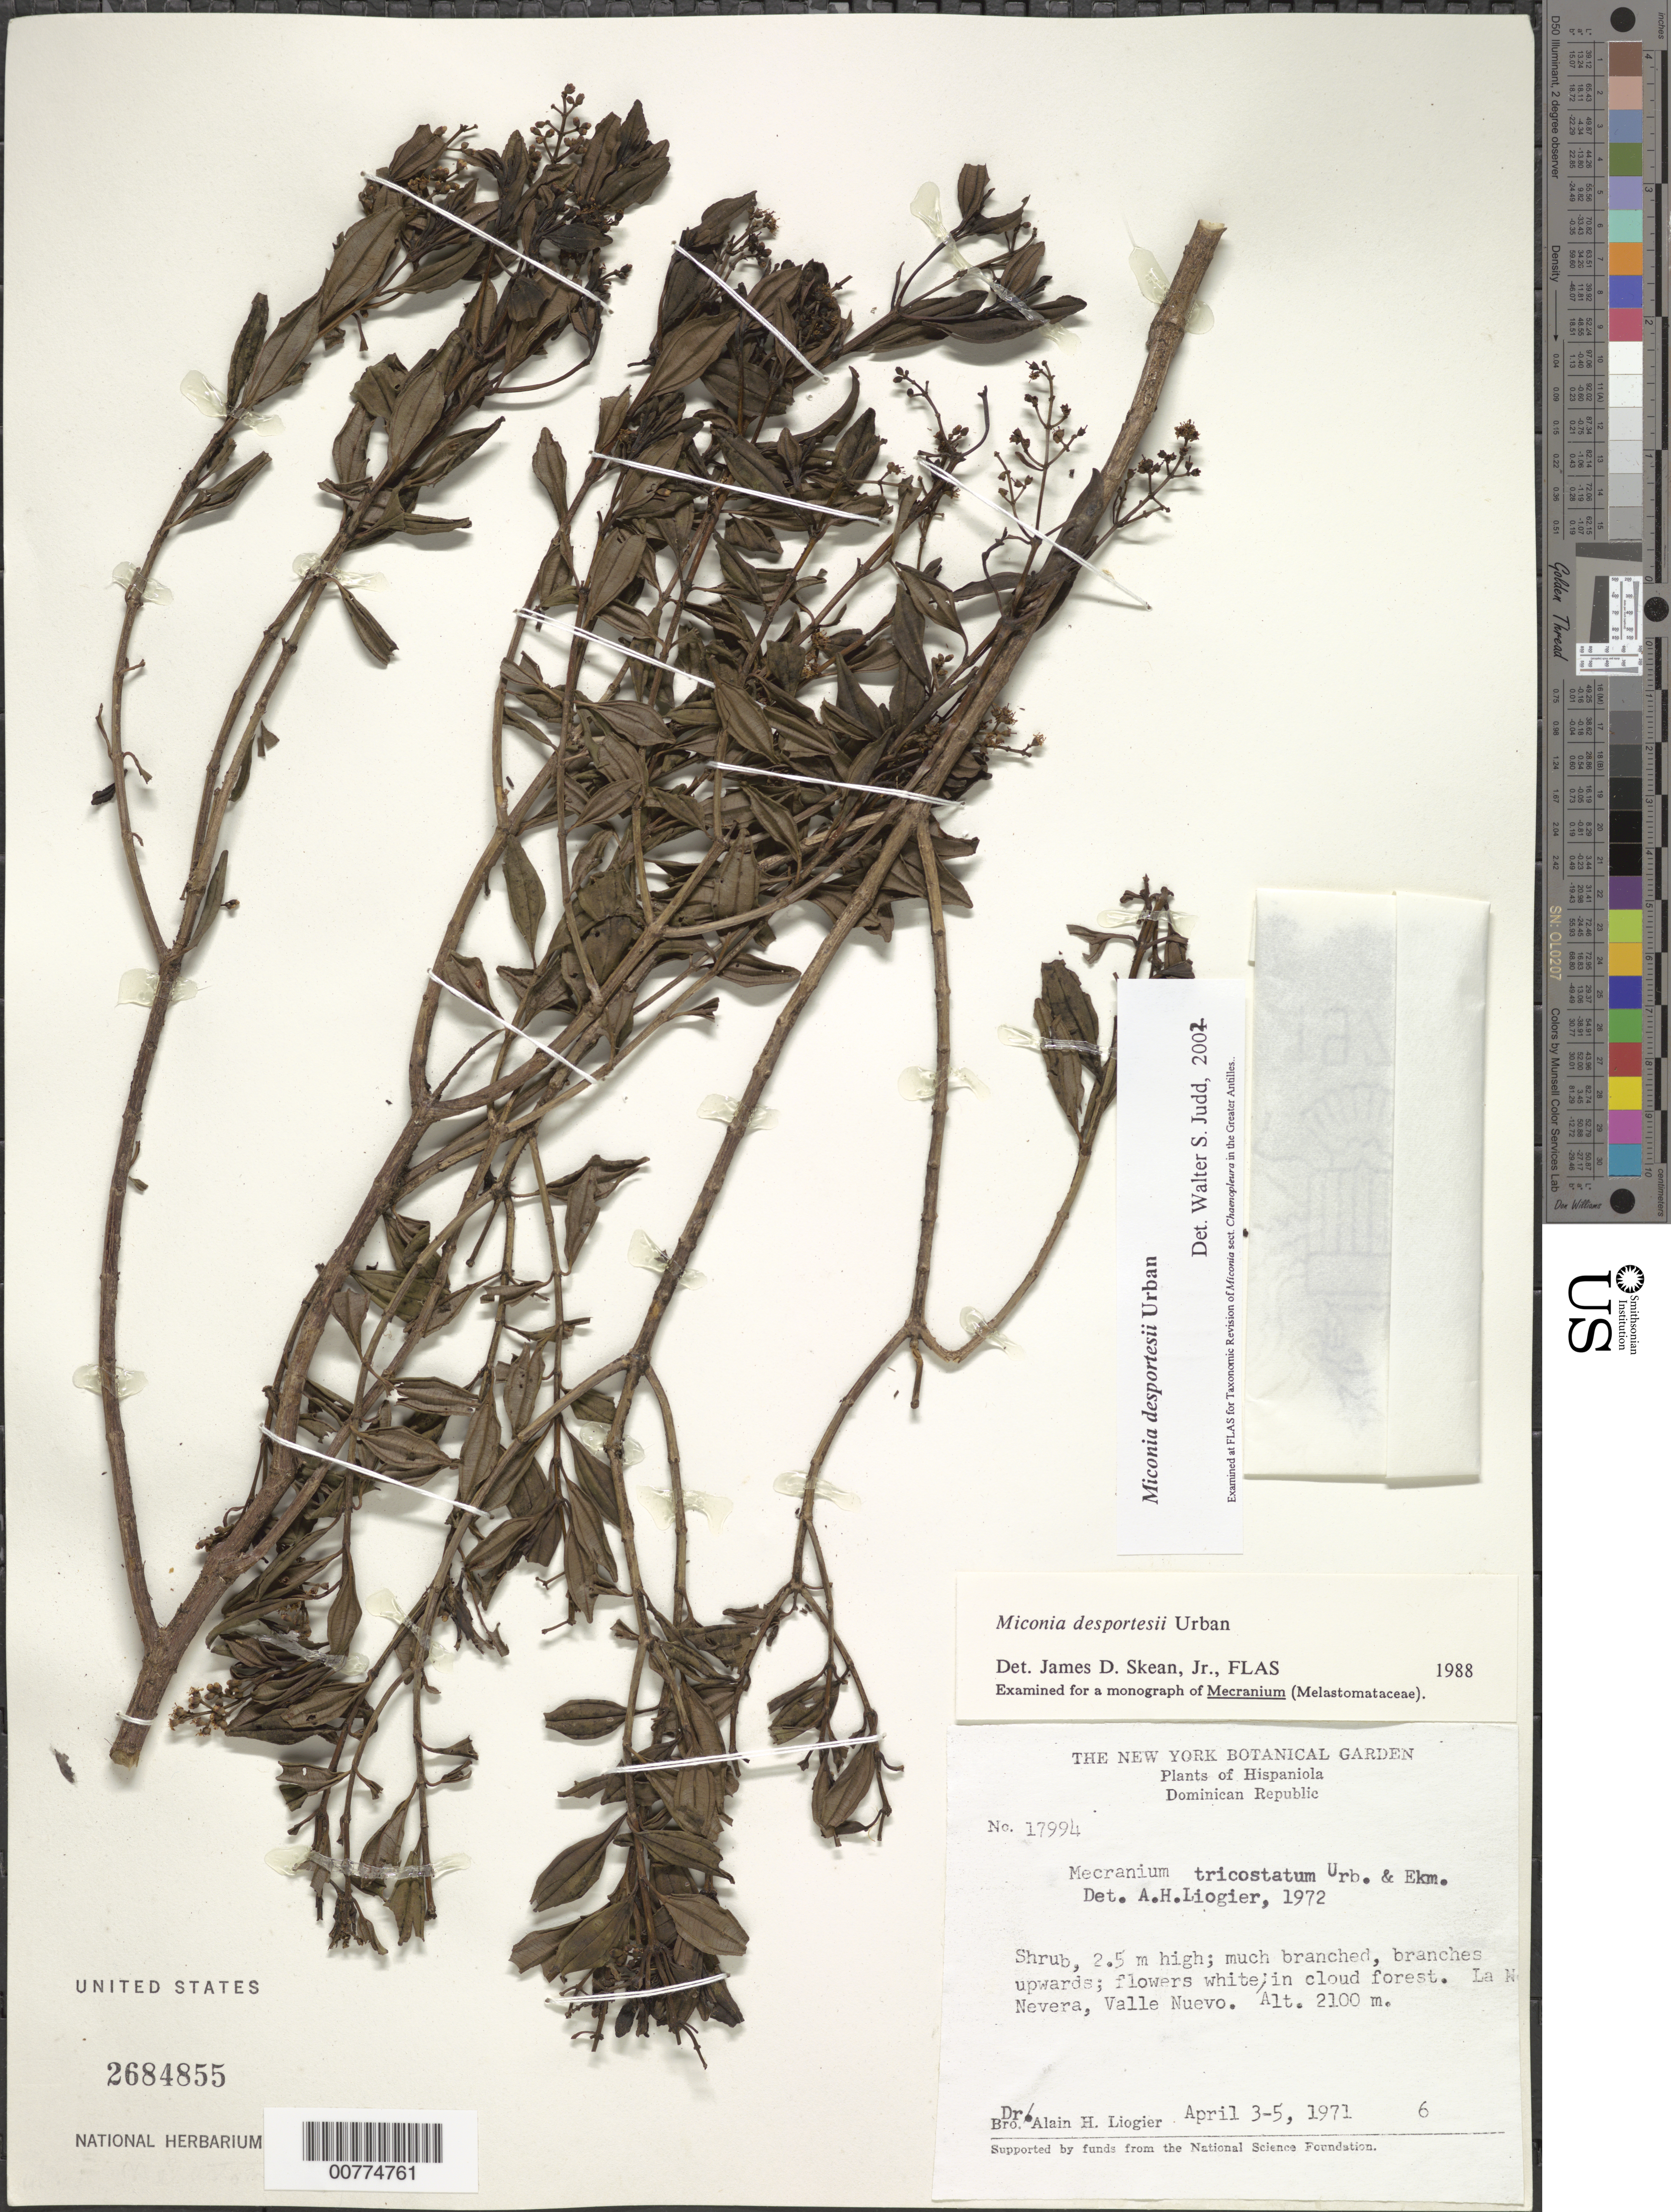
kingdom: Plantae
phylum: Tracheophyta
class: Magnoliopsida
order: Myrtales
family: Melastomataceae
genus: Miconia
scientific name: Miconia desportesii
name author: Urb.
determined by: Judd, Walter S.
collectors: A. H. Liogier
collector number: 17994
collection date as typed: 03 Apr 1971 to 05 Apr 1971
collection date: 1971-04-03/1971-04-05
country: Dominican Republic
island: Hispaniola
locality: La Nevera, Valle Nuevo.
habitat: In cloud forest.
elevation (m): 2100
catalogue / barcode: US 2684855